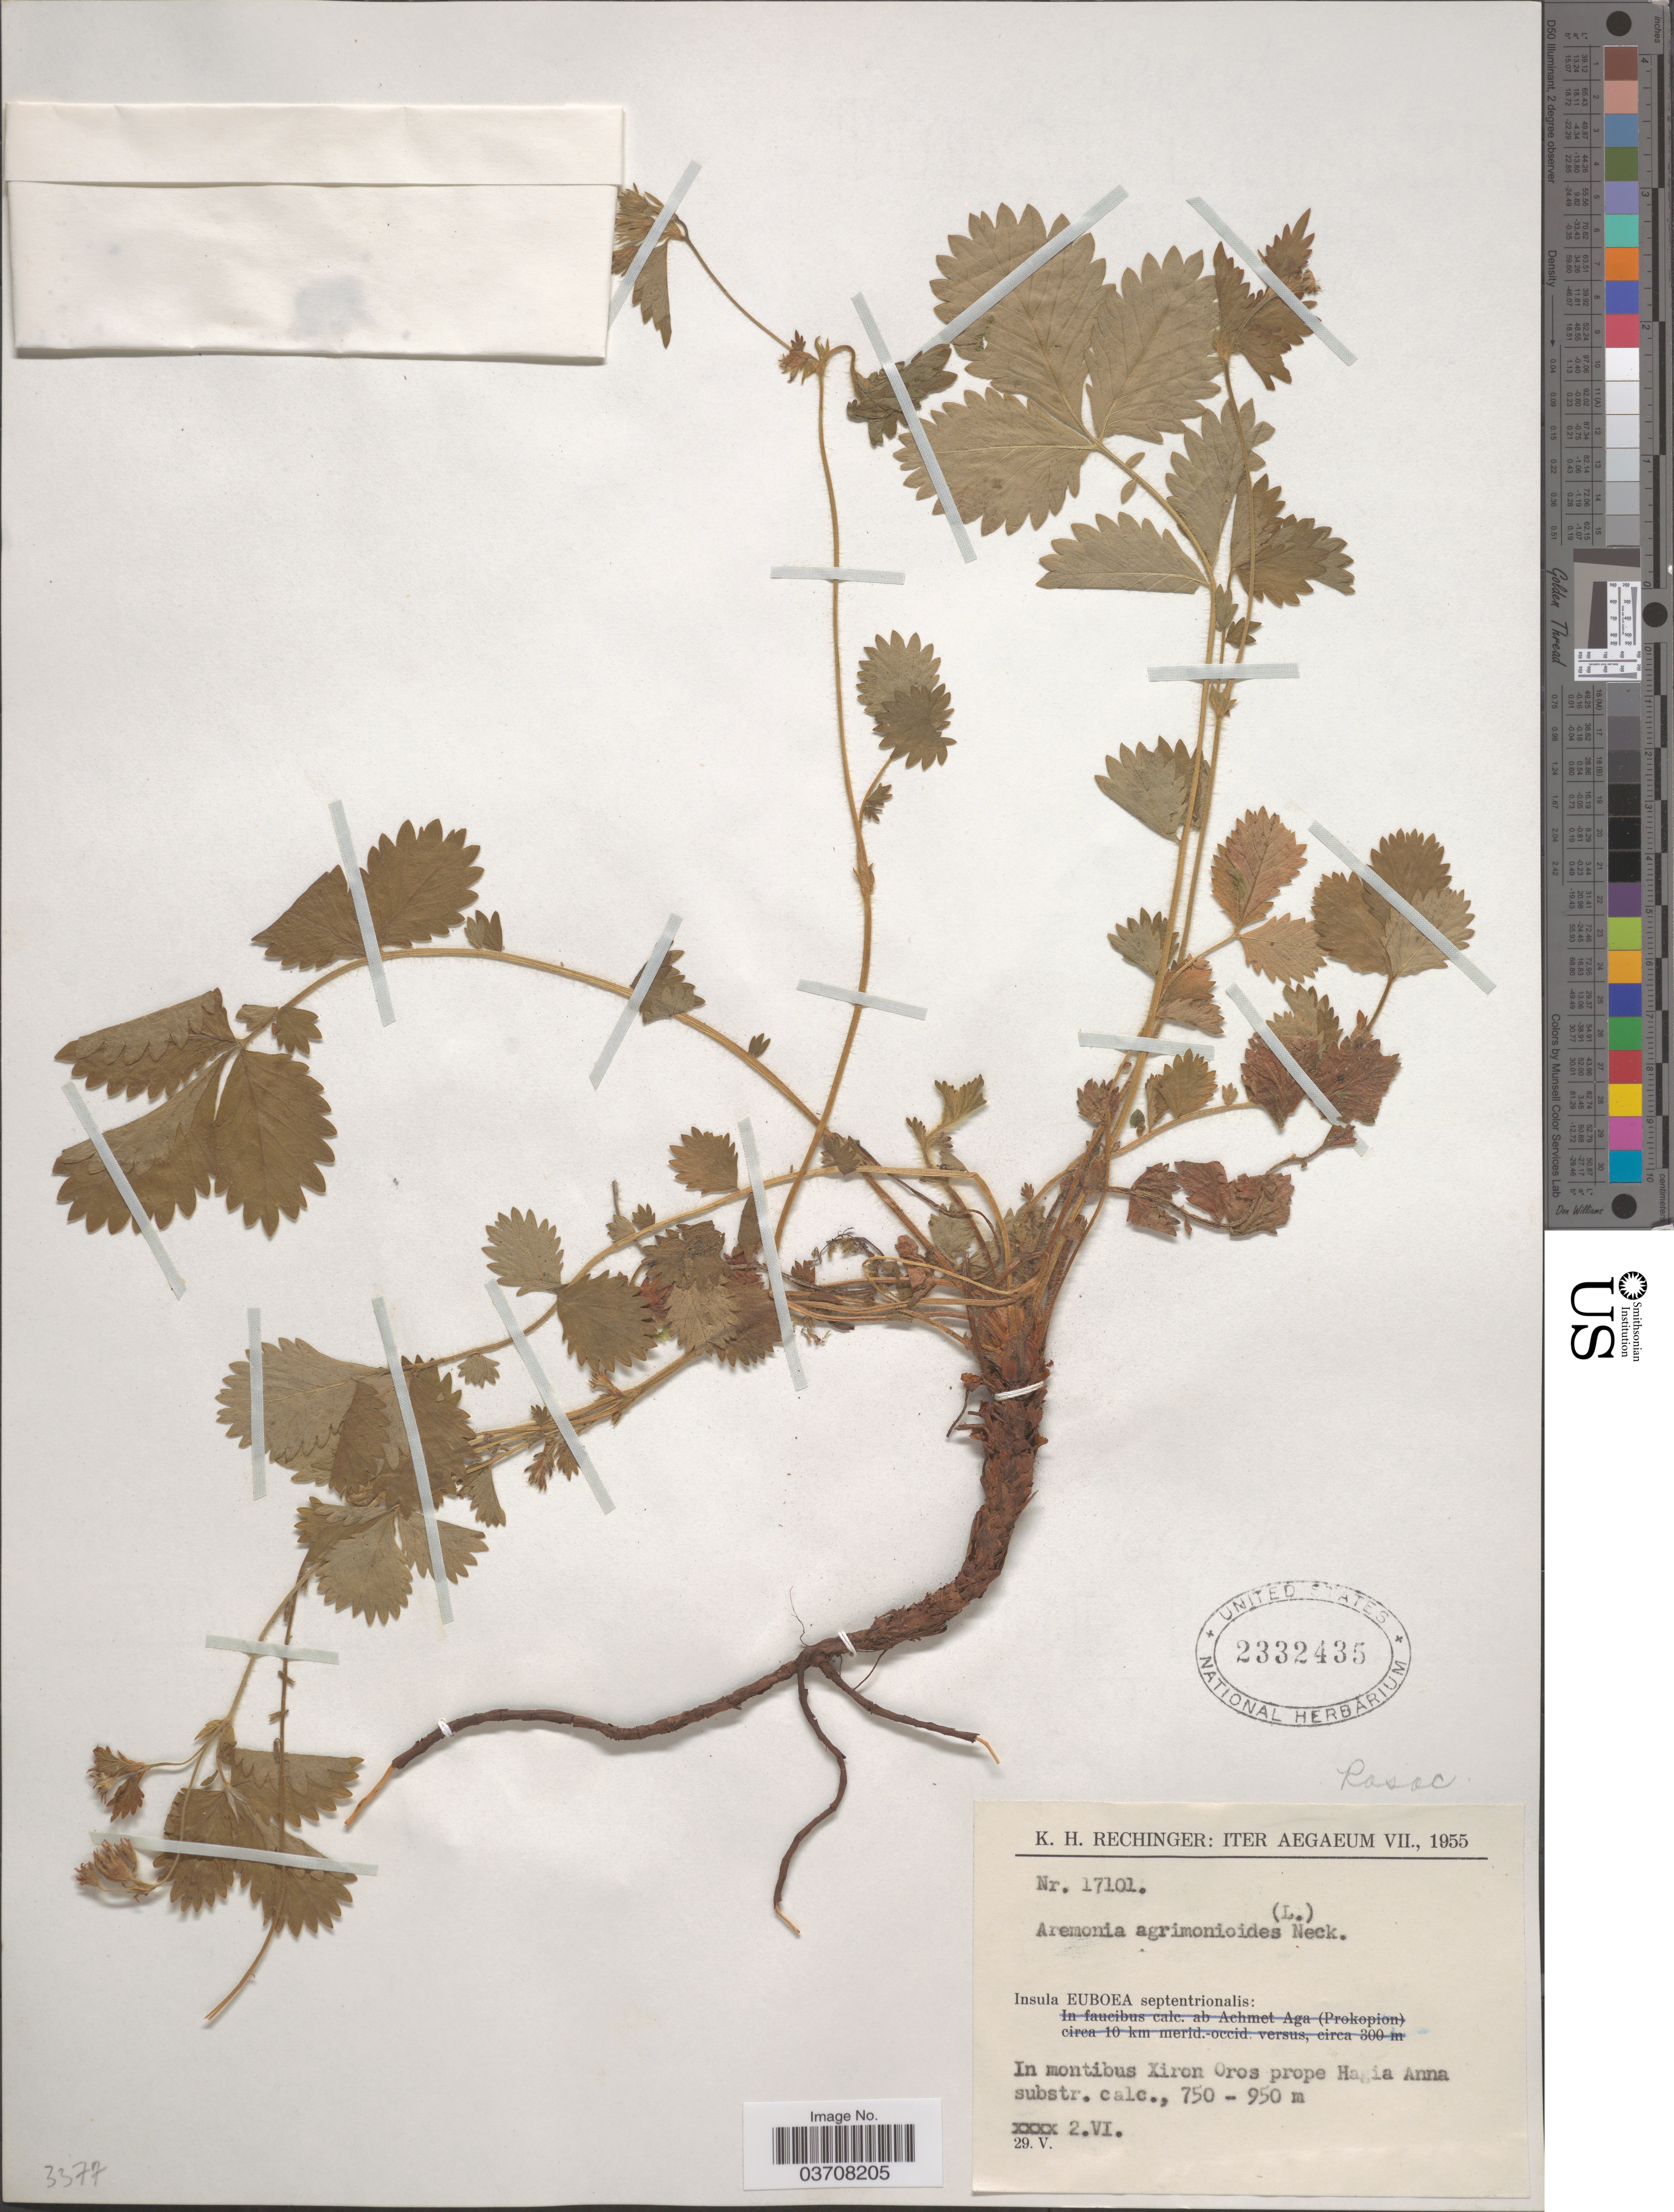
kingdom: Plantae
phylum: Tracheophyta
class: Magnoliopsida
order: Rosales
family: Rosaceae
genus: Aremonia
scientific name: Aremonia agrimonoides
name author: (L.) DC.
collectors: K. H. Rechinger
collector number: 17101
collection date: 1955-06-02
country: Greece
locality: Iter Aegaeum VII. Insula Euboea septentrionalis: In montibus Xiron Oros prope Hagia Anna substr. cal.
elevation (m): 750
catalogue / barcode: US 2332435